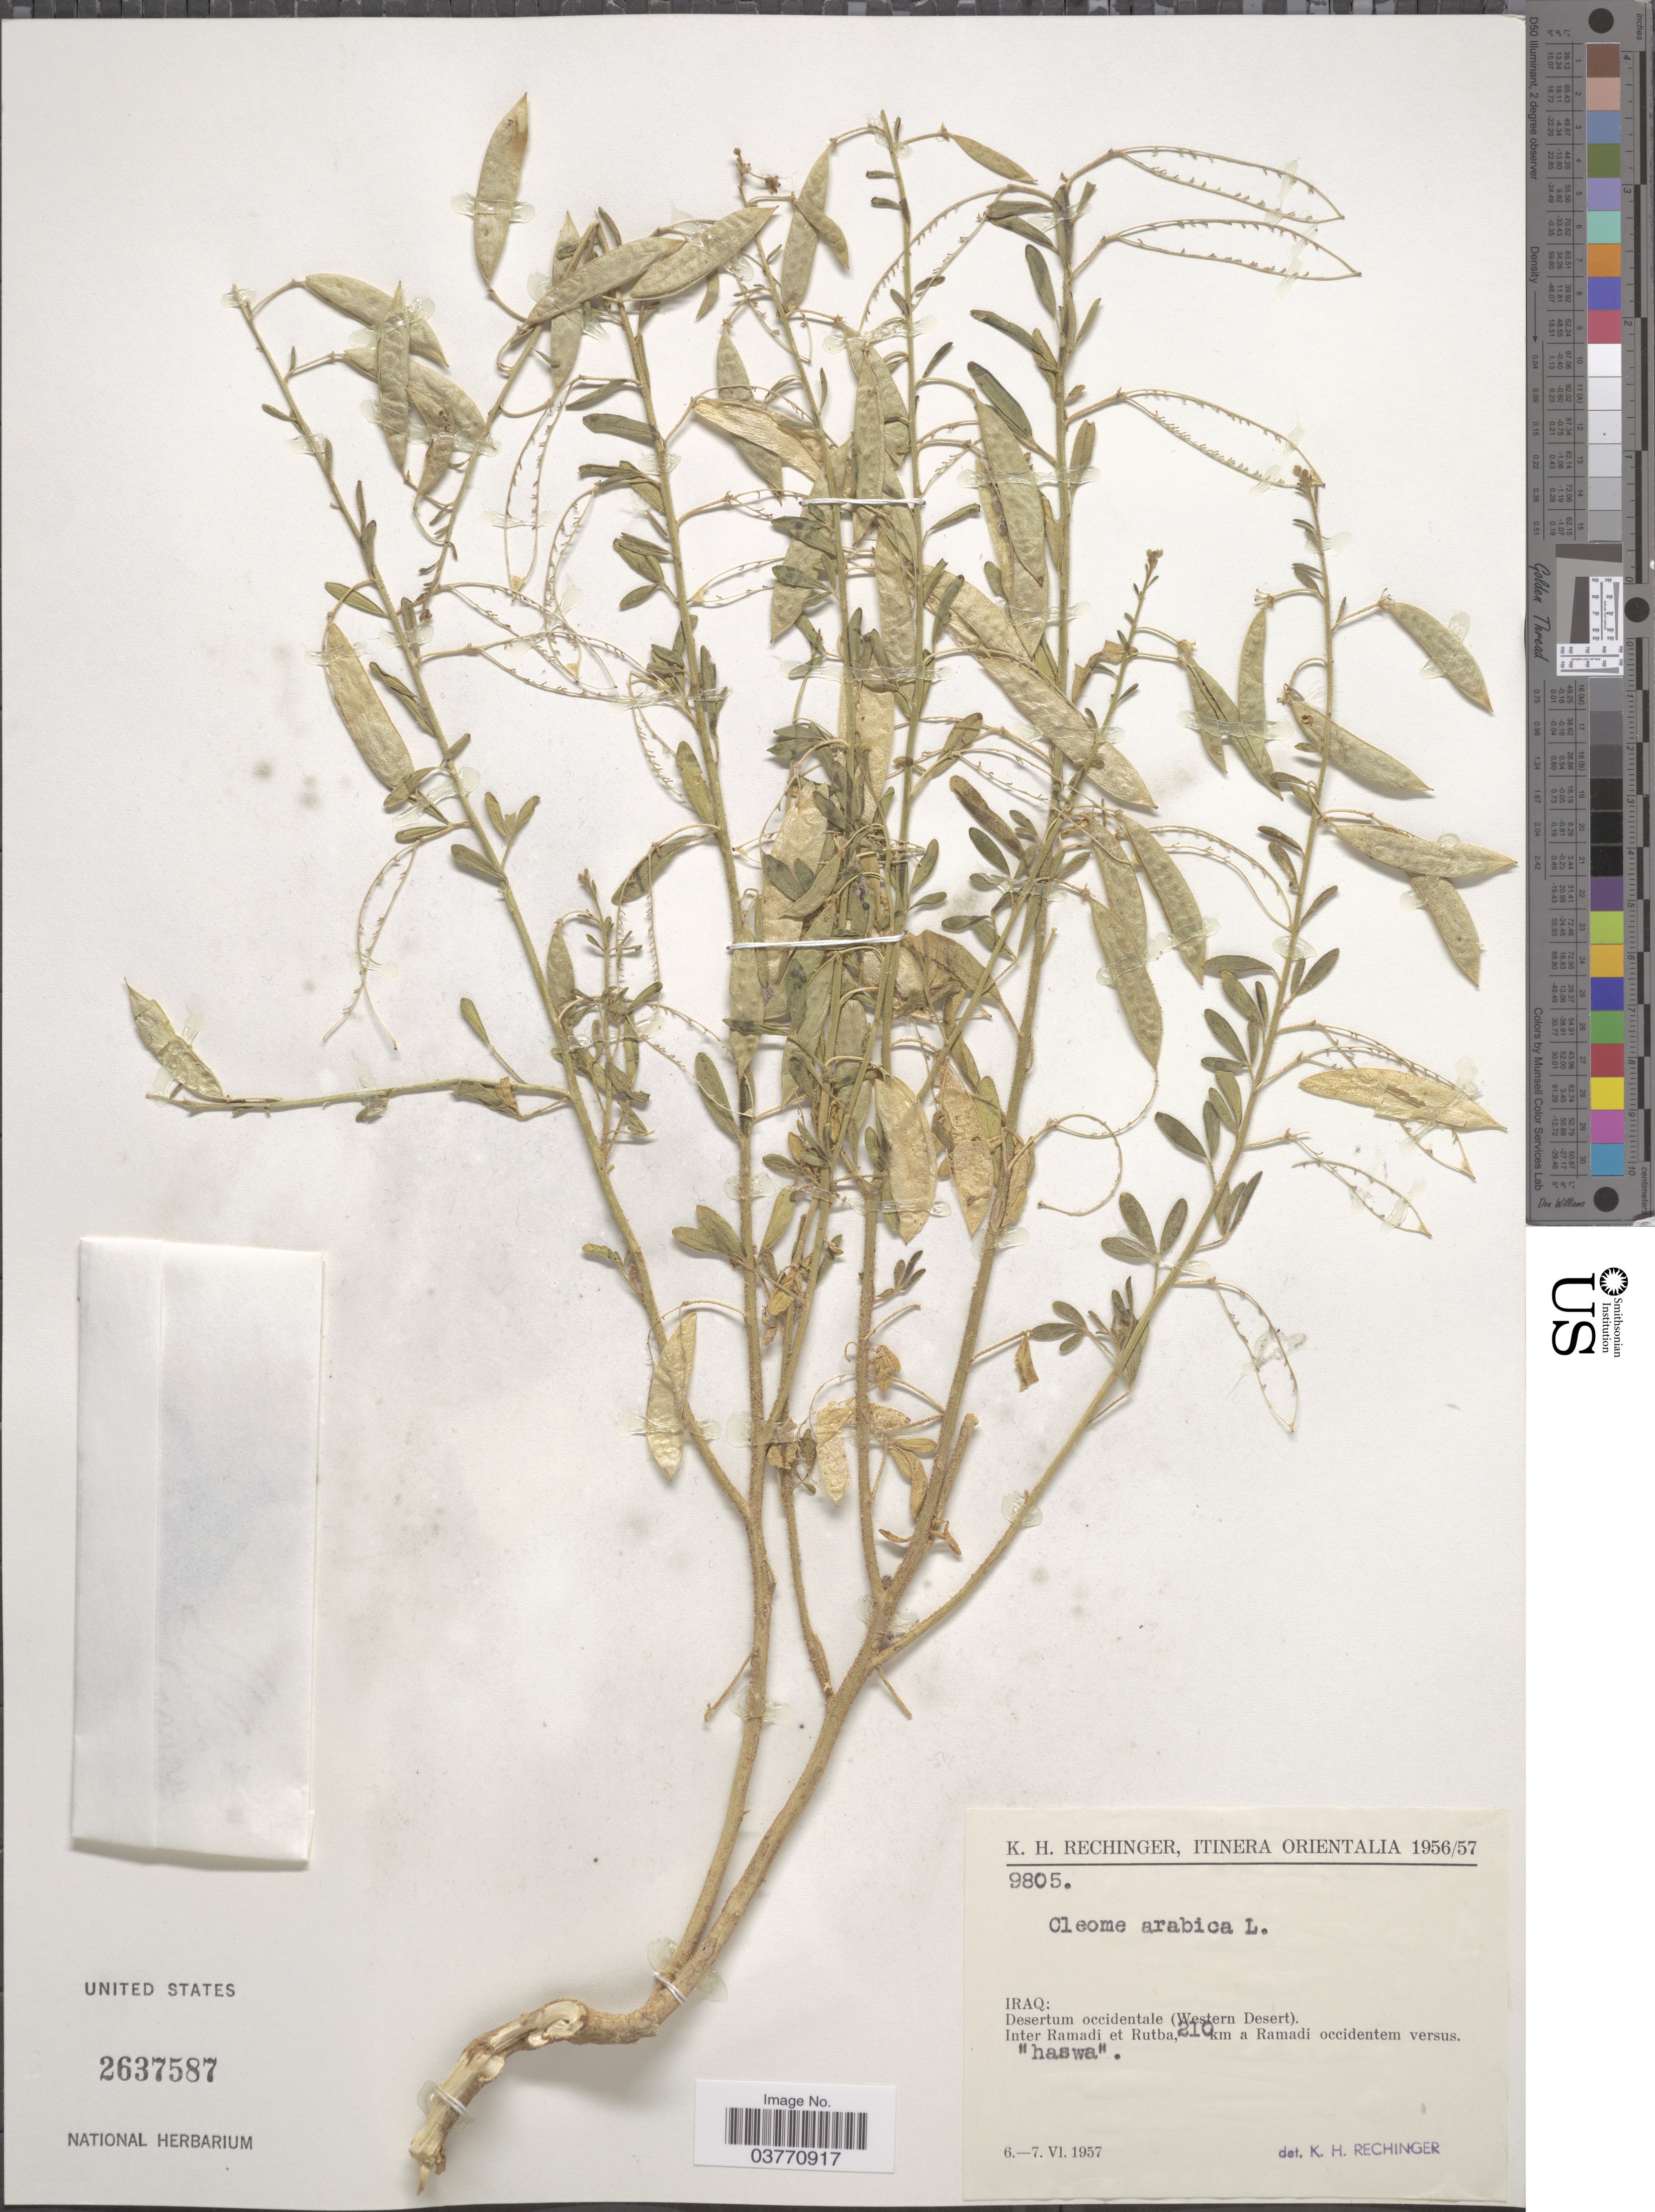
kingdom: Plantae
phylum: Tracheophyta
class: Magnoliopsida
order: Brassicales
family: Cleomaceae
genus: Cleome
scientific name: Cleome arabica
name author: L.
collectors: K. H. Rechinger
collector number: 9805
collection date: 1957-06-06/1957-06-07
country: Iraq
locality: Itinera Orientalia. Desertum occidentale (Western District). Inter Ramadi et Rutba. 210 km a Ramadi occidentem versus "haswa".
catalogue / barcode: US 2637587